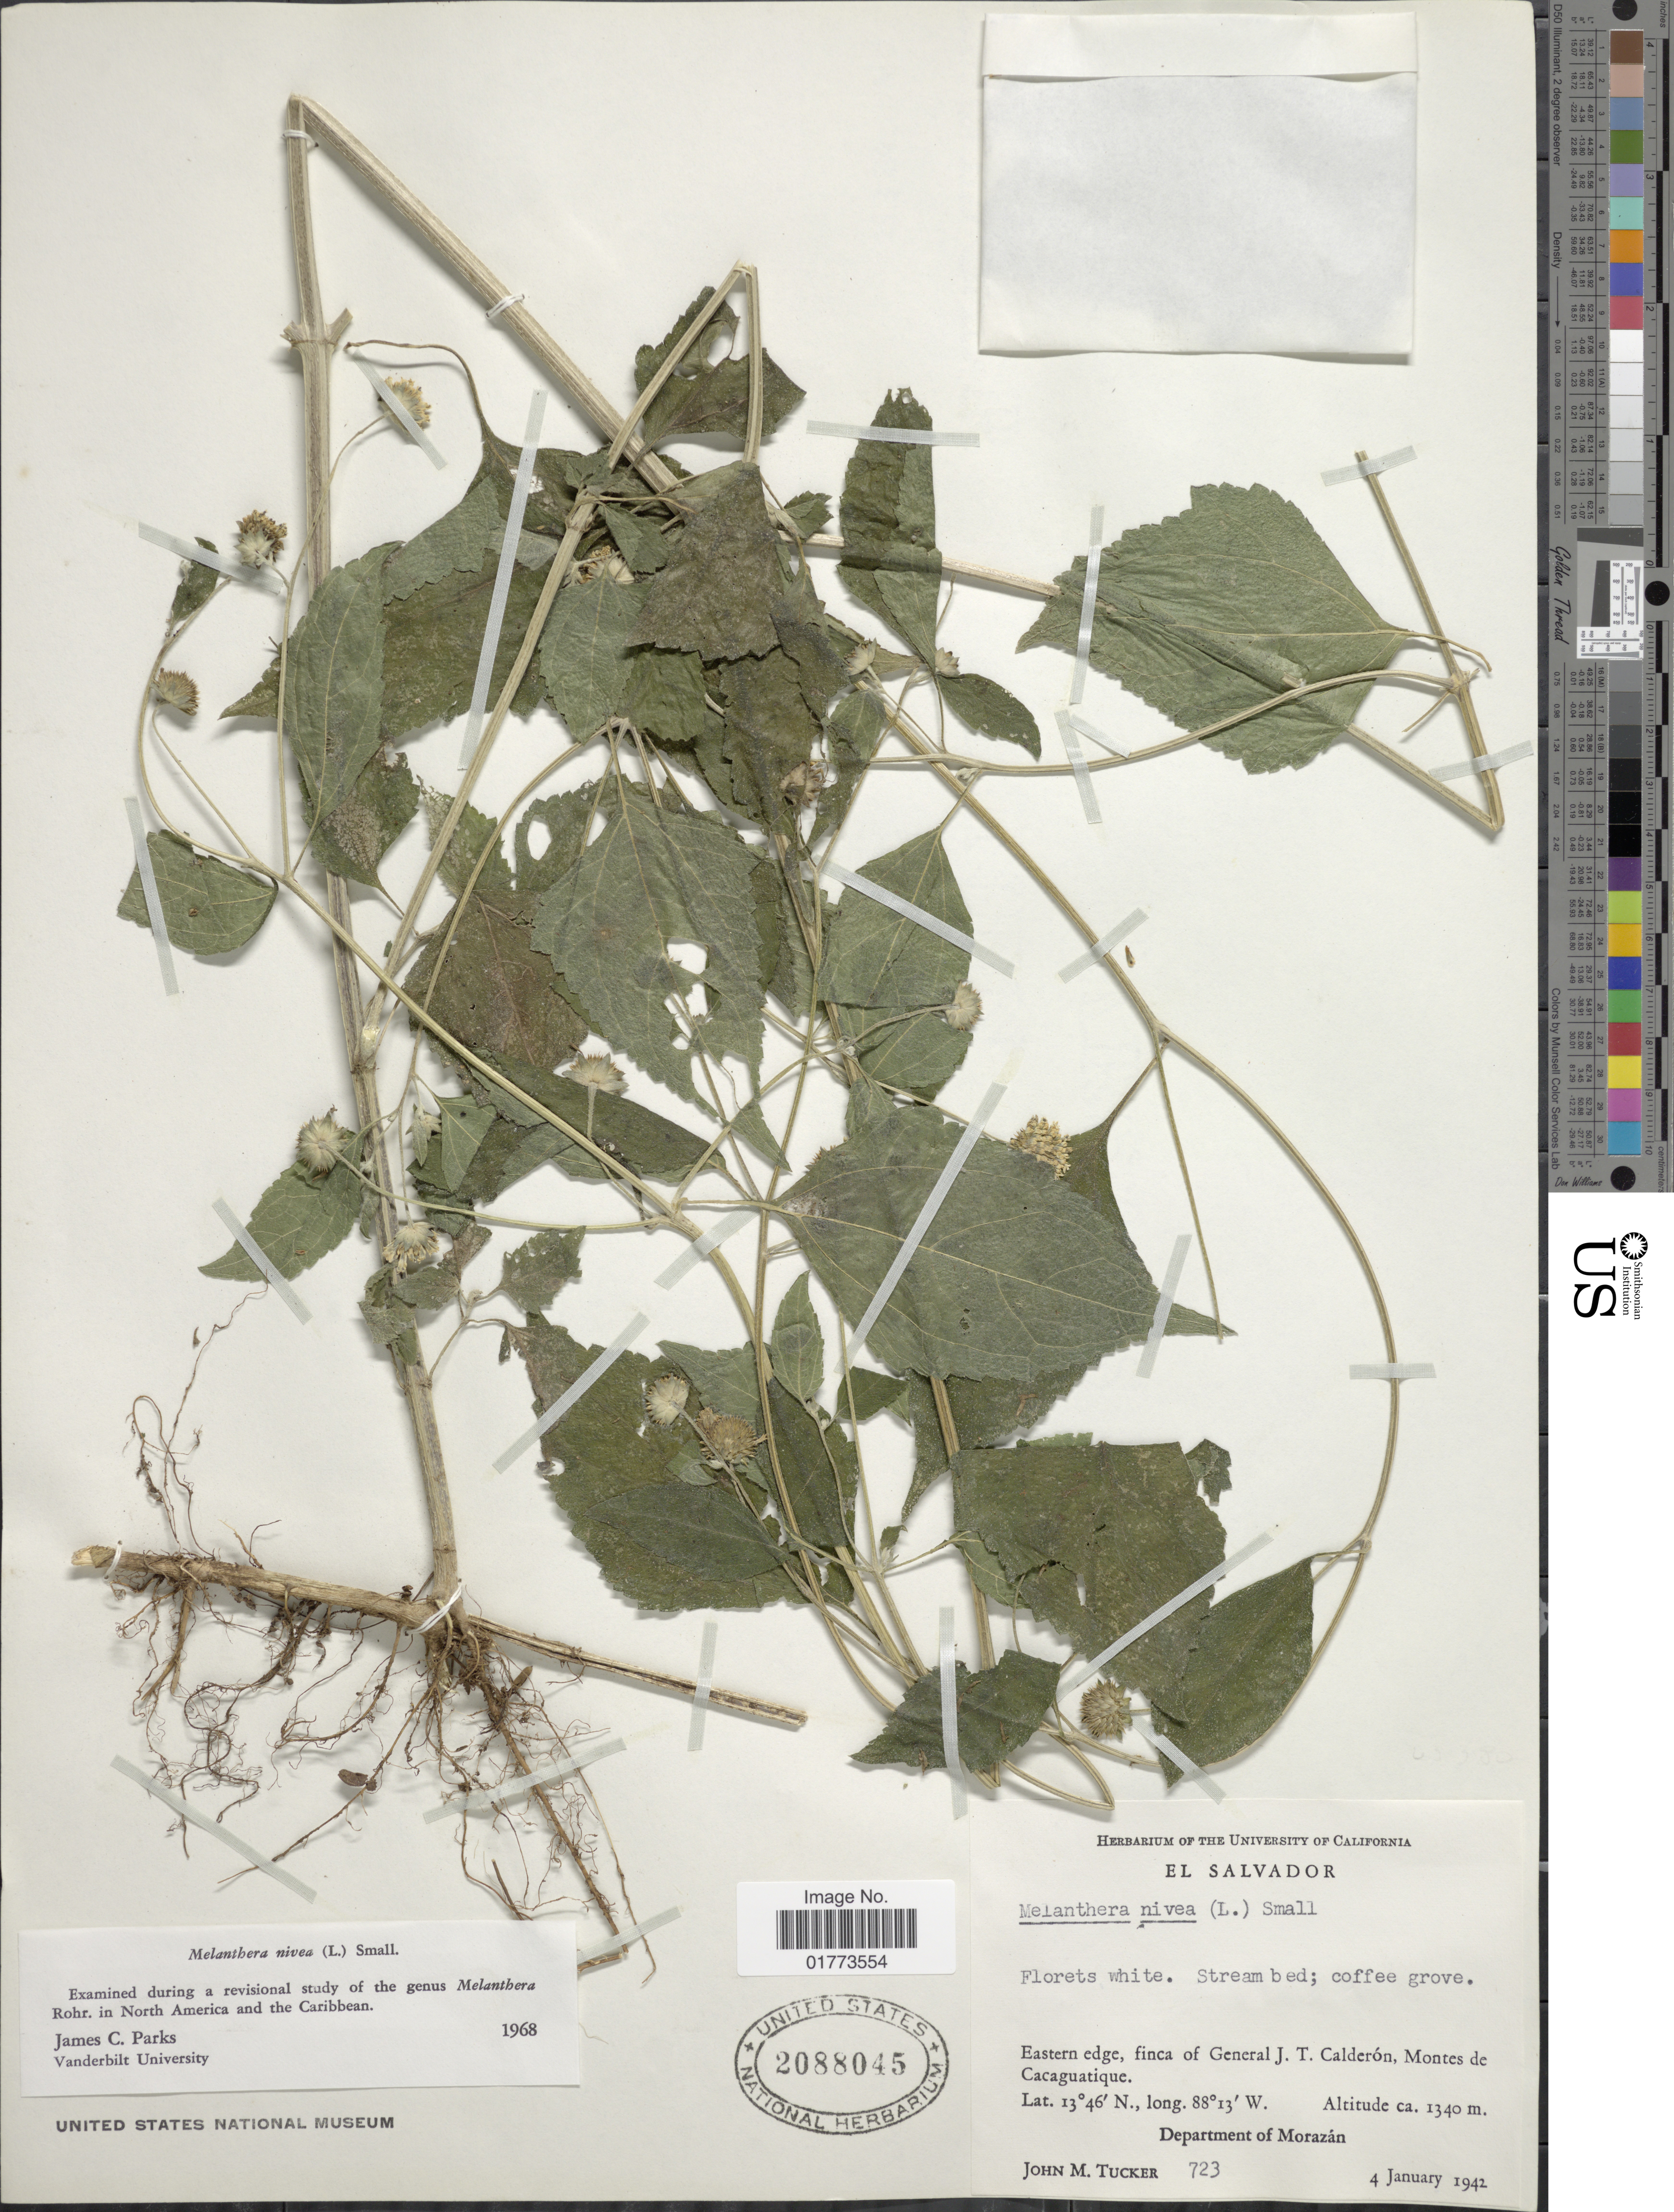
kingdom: Plantae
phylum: Tracheophyta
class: Magnoliopsida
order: Asterales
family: Asteraceae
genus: Melanthera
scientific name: Melanthera nivea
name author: (L.) Small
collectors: J. M. Tucker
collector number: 723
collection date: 1942-01-04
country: Honduras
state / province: Fco. Morazán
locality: Eastern edge, finca of General J.T. Calderón, Montes de Cacaguatique, Department of Morazán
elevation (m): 1340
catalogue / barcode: US 2088045